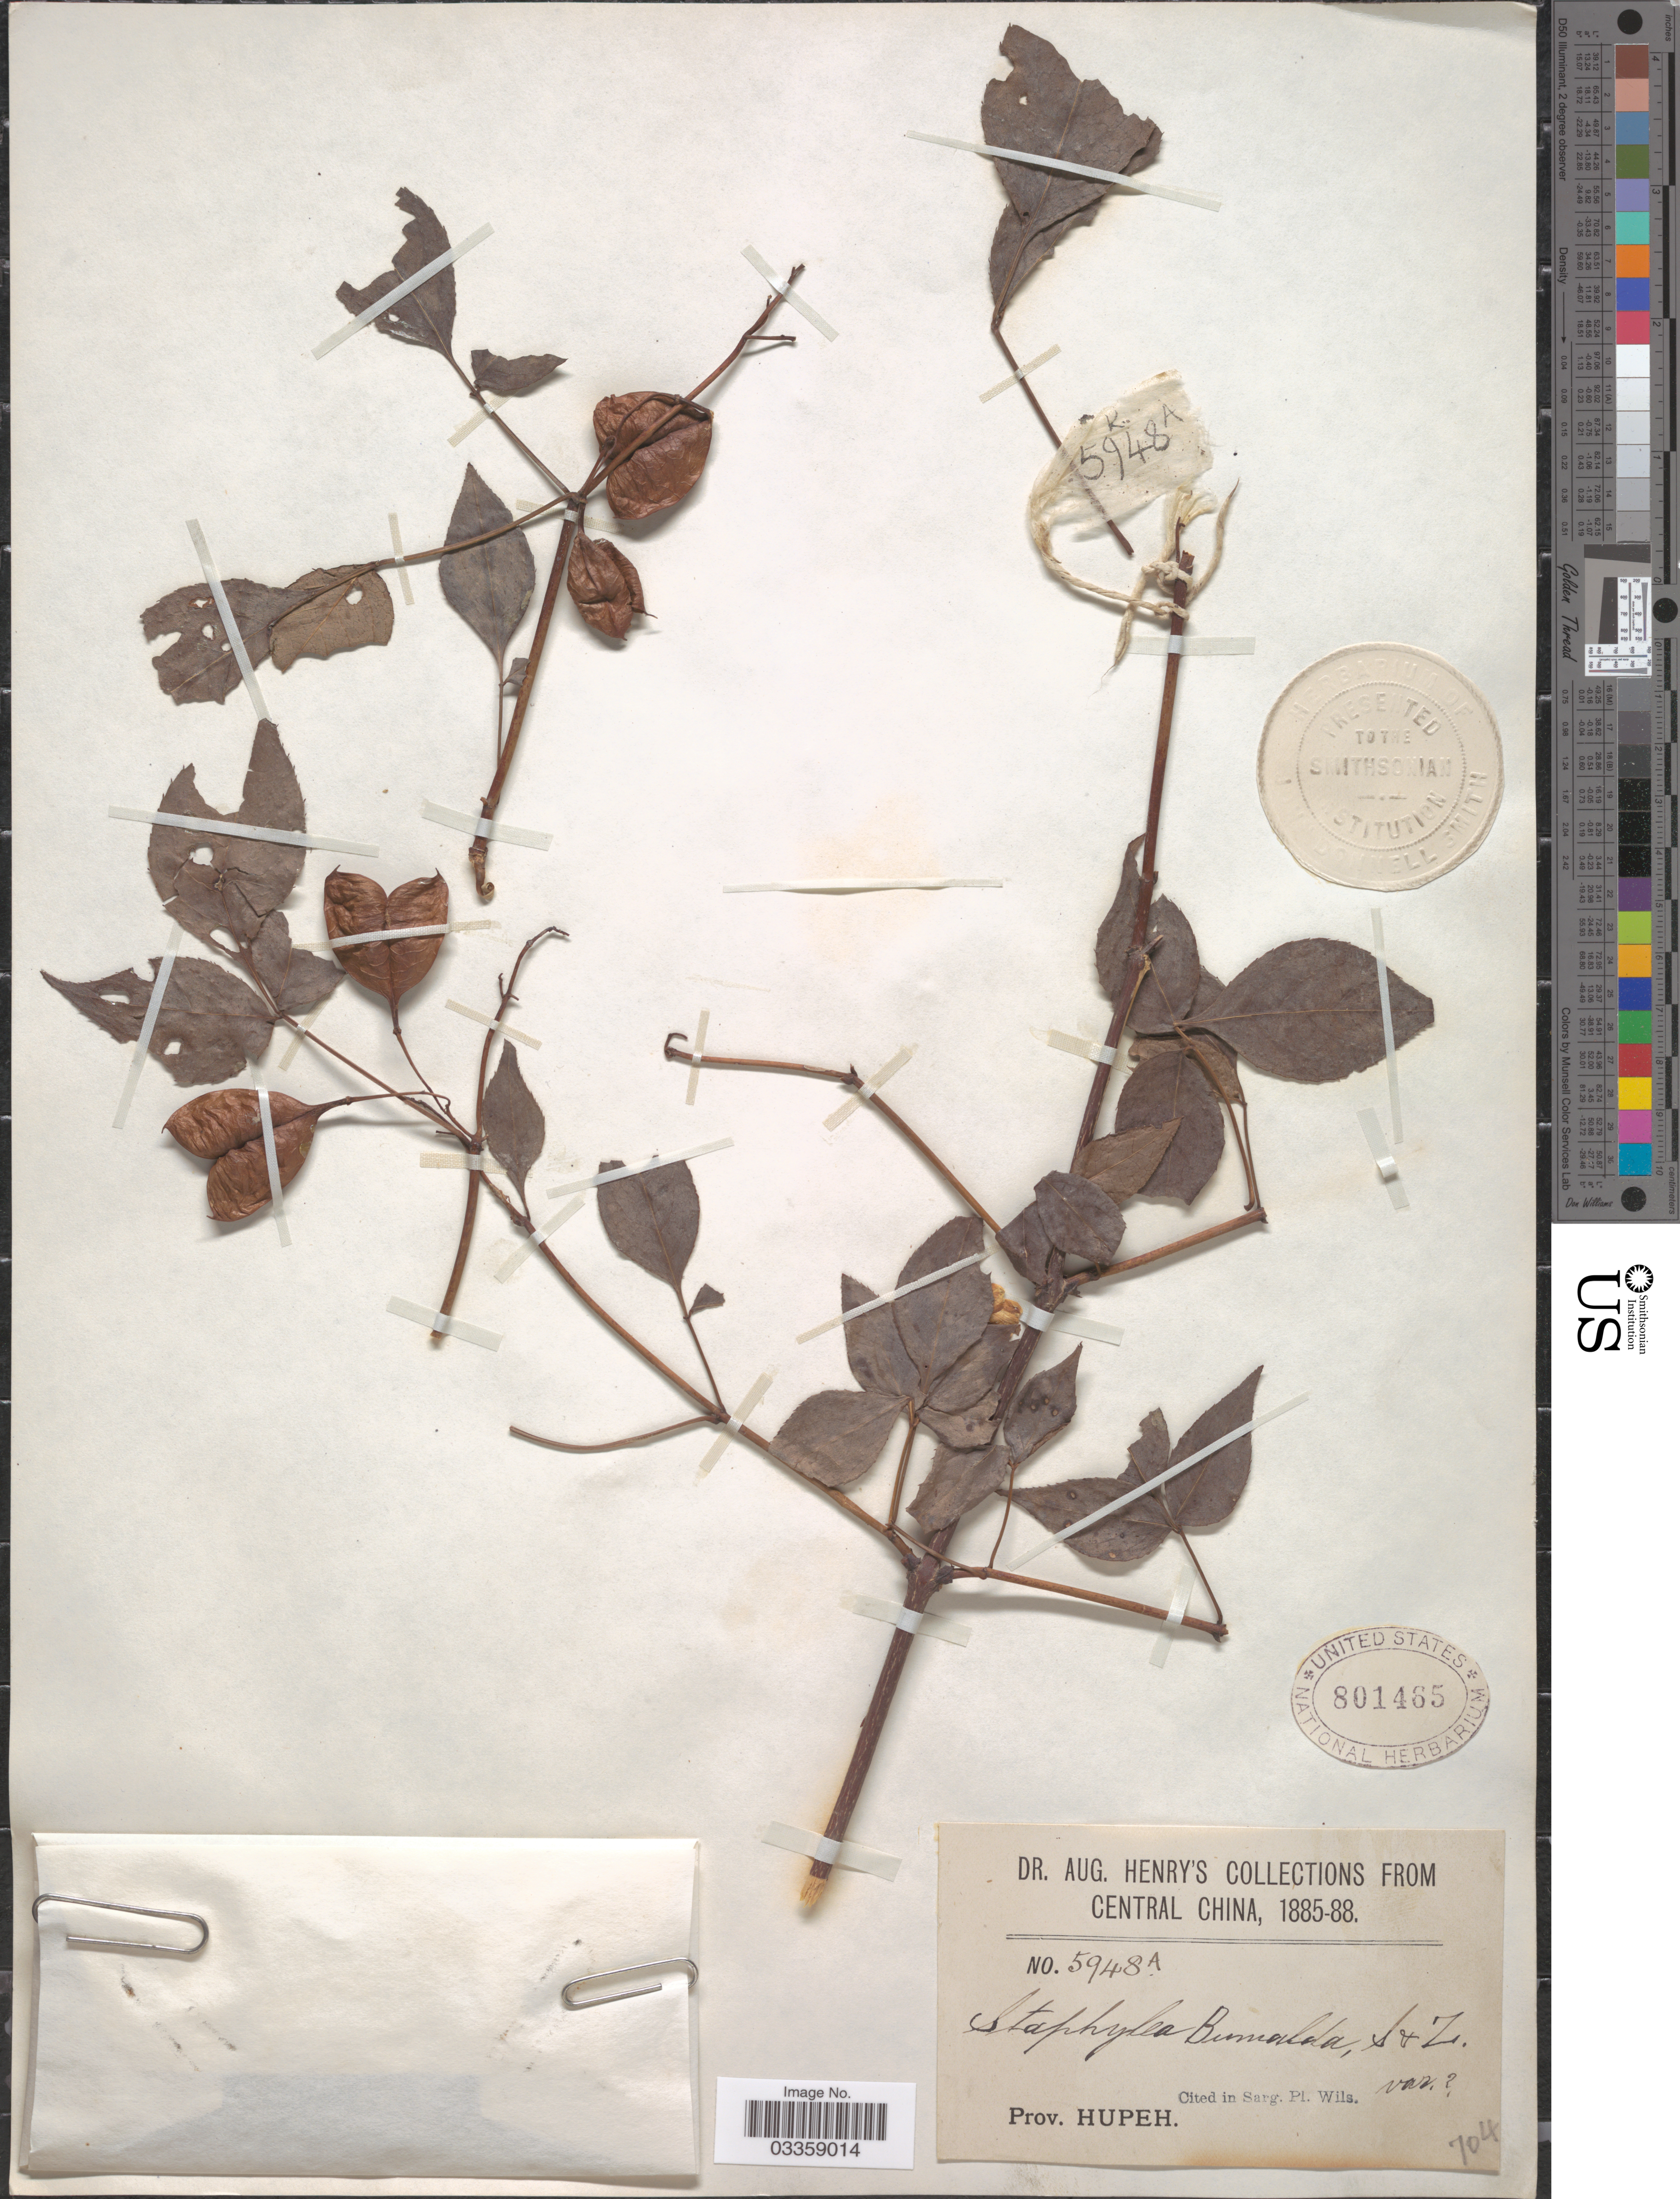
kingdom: Plantae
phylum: Tracheophyta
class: Magnoliopsida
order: Crossosomatales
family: Staphyleaceae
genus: Staphylea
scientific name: Staphylea bumalda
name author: DC.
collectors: A. Henry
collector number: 5948 A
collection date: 1885/1888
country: China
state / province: Hubei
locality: Central China. Prov. Hupeh.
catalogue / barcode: US 801465